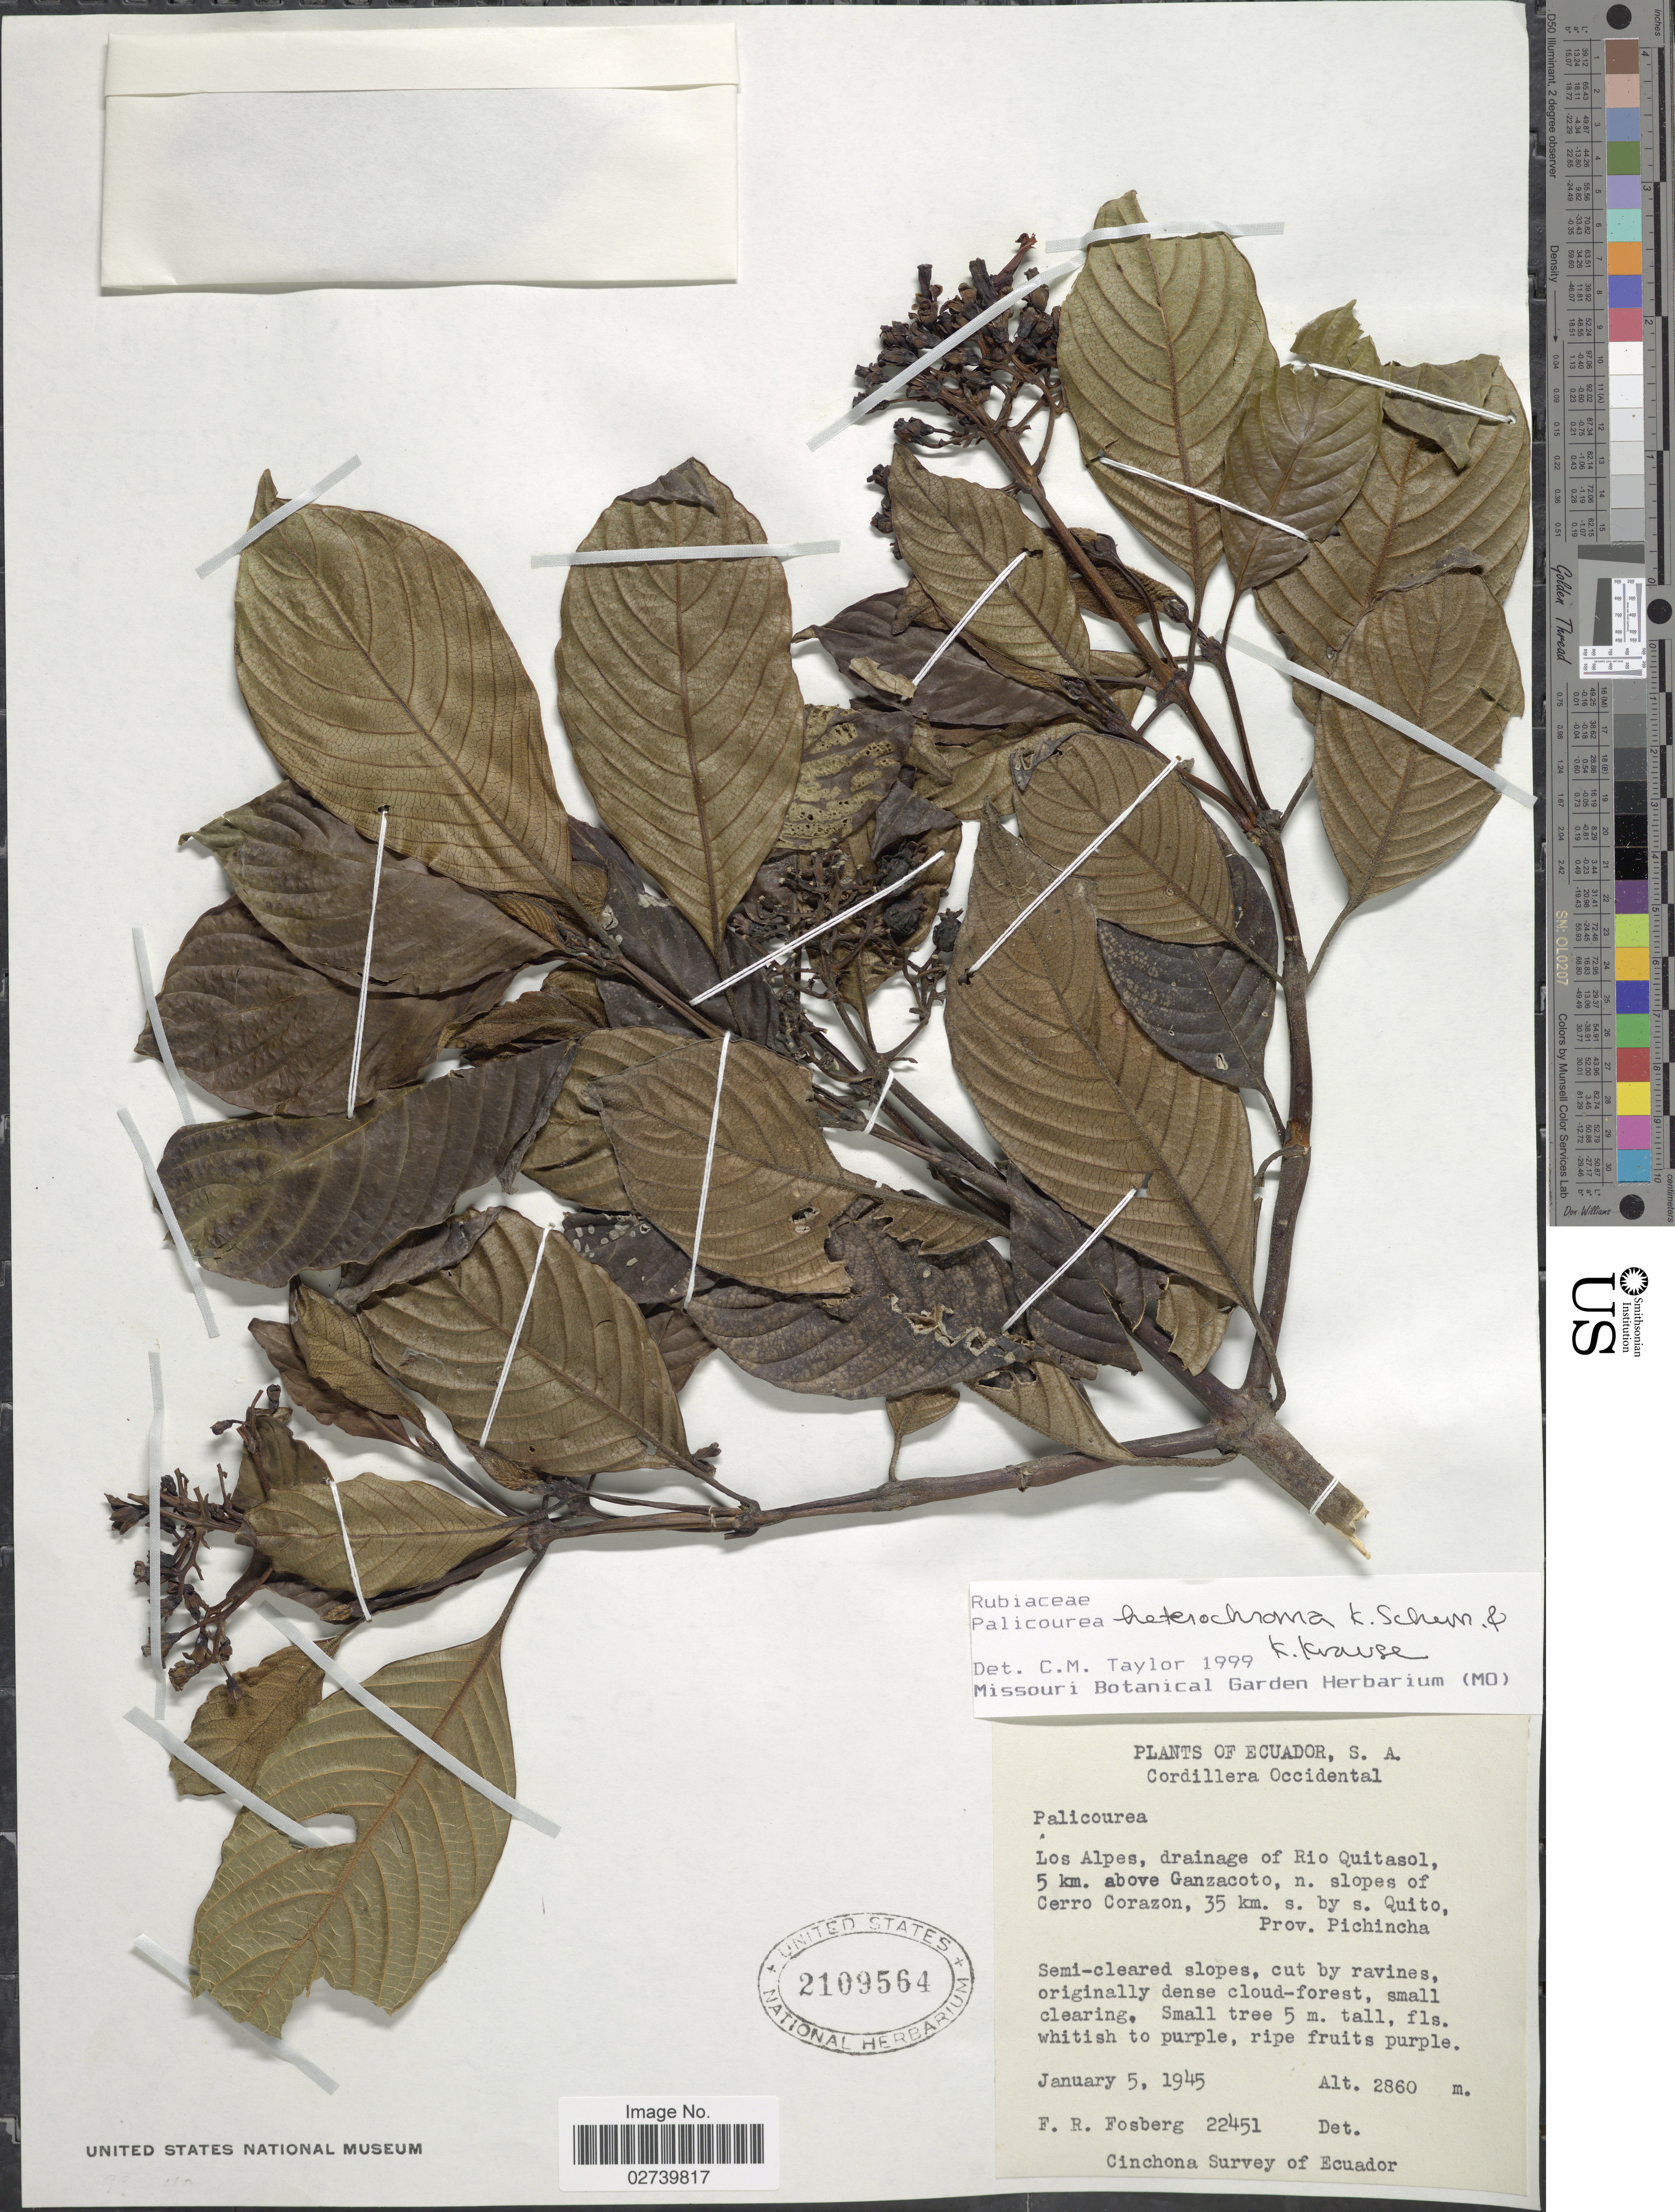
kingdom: Plantae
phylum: Tracheophyta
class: Magnoliopsida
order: Gentianales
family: Rubiaceae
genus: Palicourea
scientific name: Palicourea heterochroma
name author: K. Schum. & K. Krause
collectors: F. R. Fosberg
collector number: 22451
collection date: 1945-01-05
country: Ecuador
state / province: Pichincha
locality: Cordillera Occidental. Los Alpes, drainage of Rio Quitasol, 5 km. above Ganzacoto, n. slopes of Cerro Corazon, 35 km. s. by s. Quito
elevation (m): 2860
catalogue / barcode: US 2109564